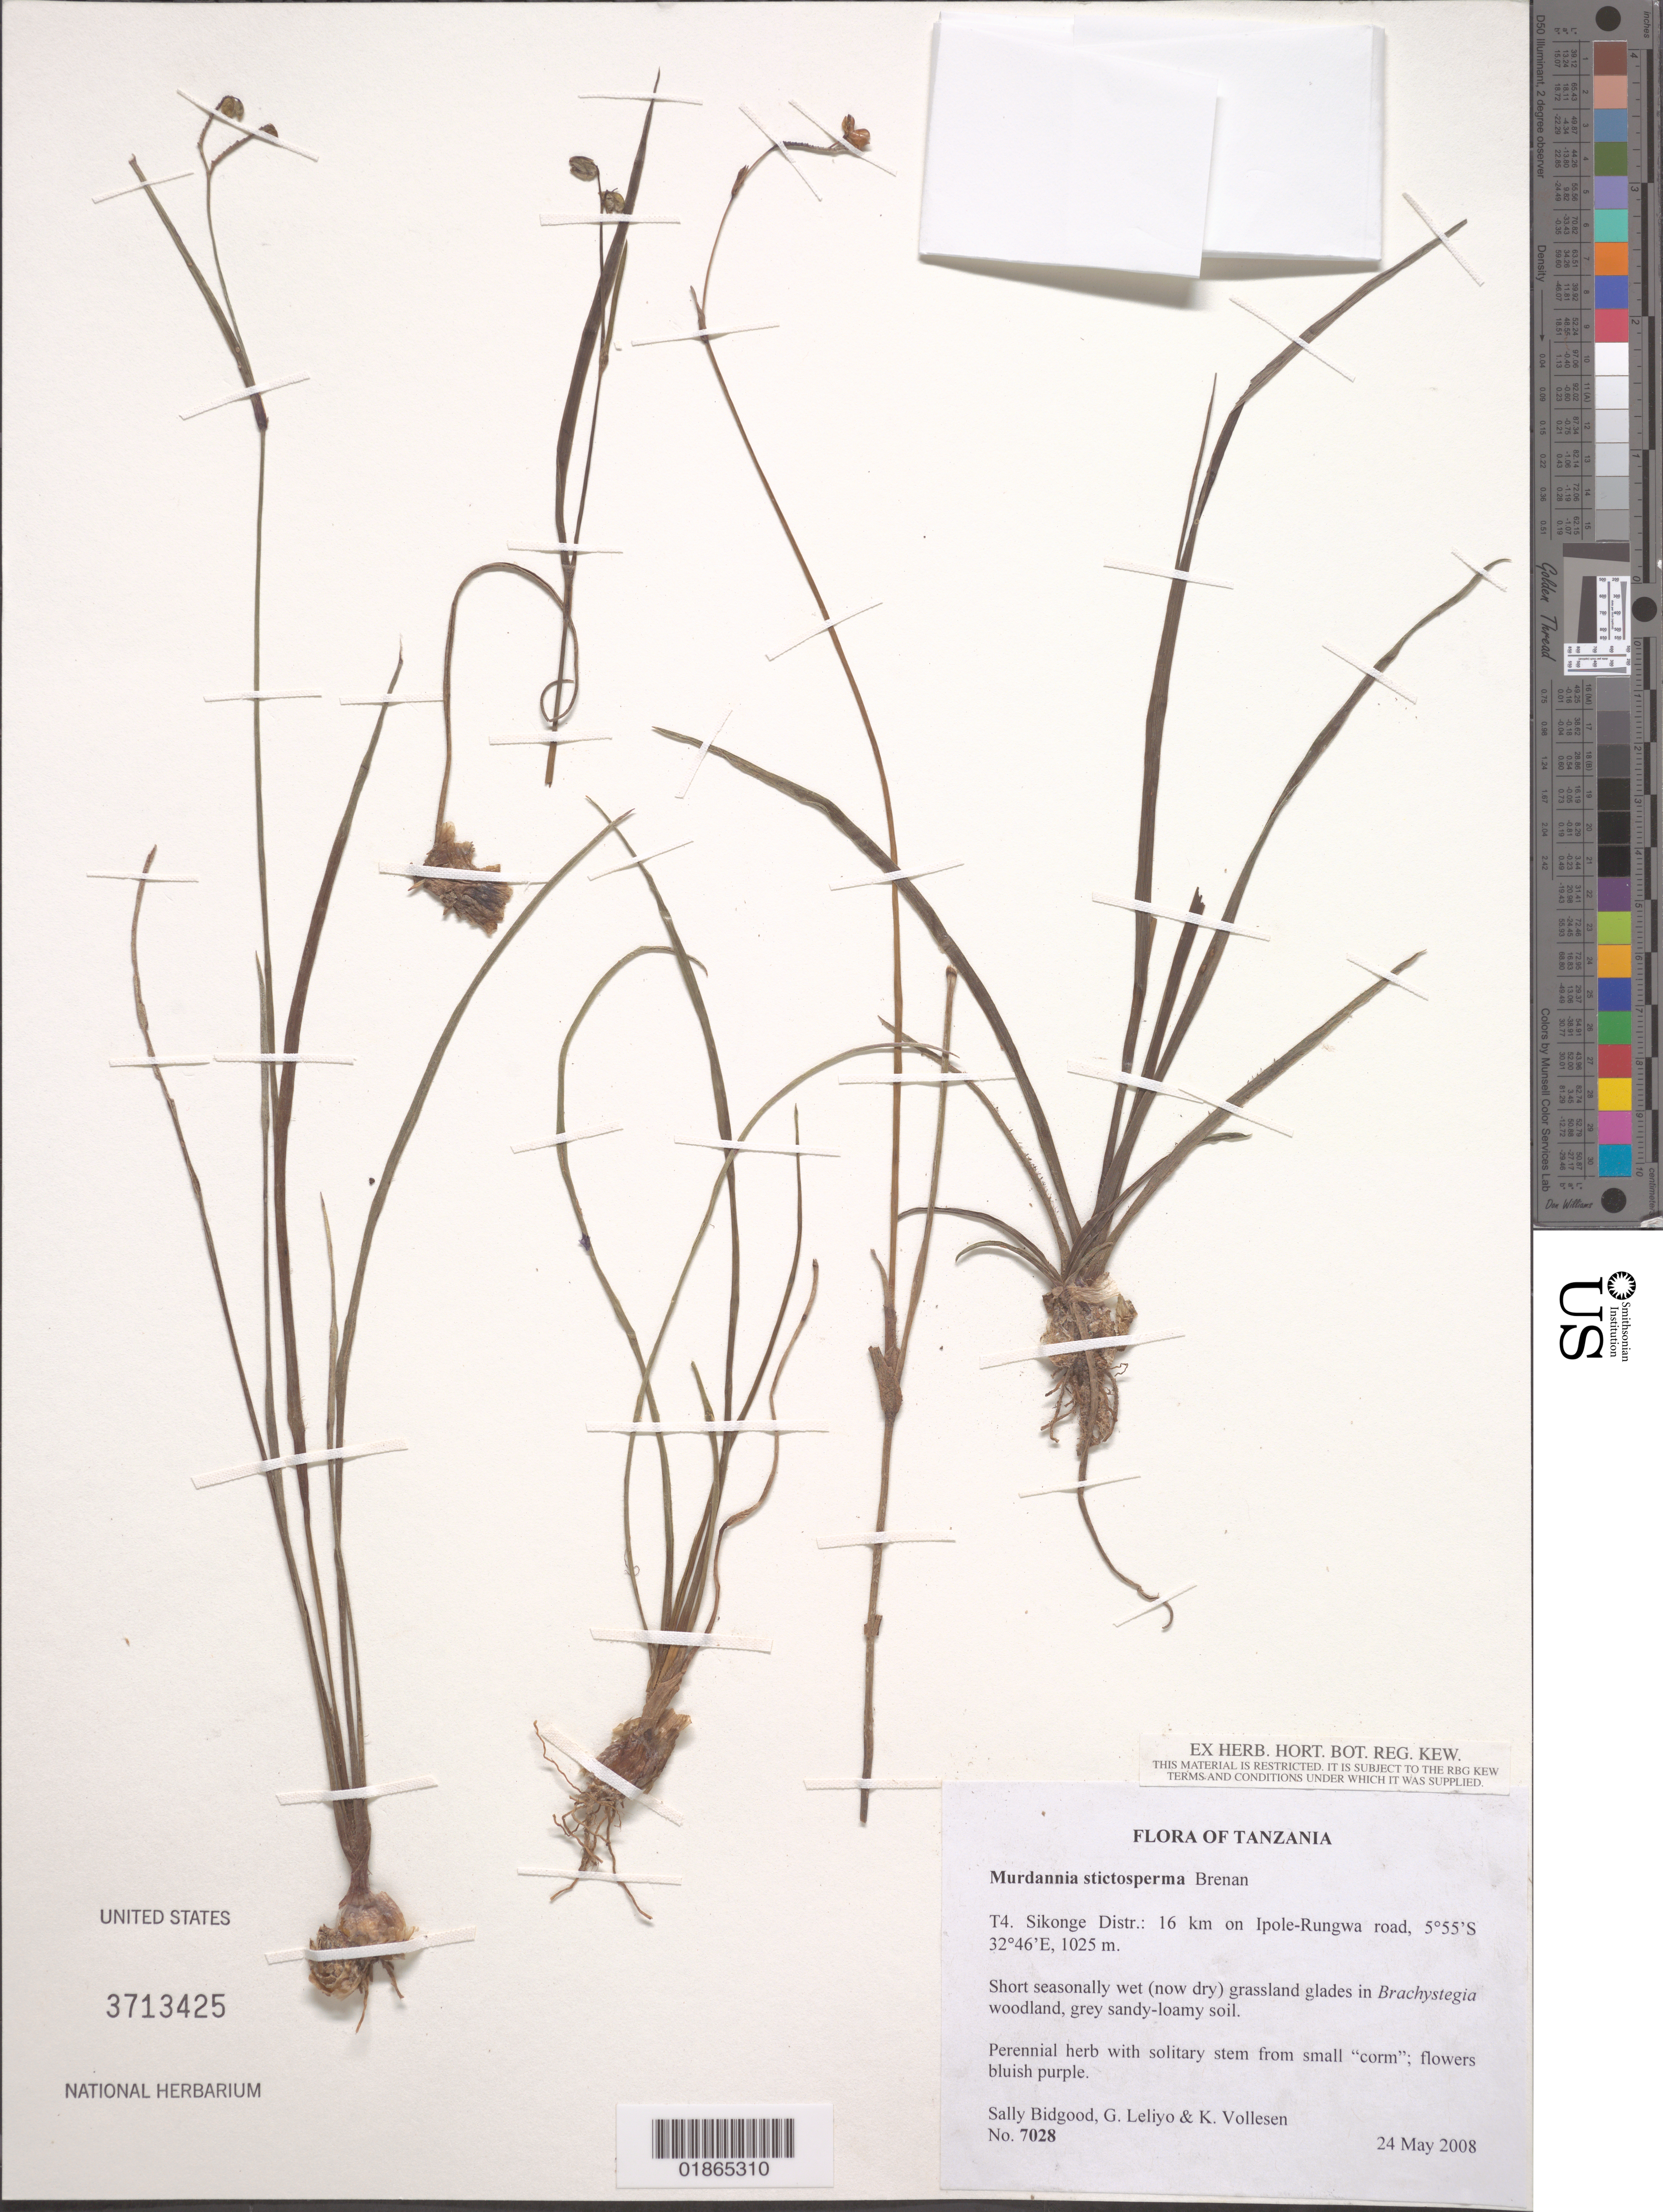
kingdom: Plantae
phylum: Tracheophyta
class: Liliopsida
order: Commelinales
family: Commelinaceae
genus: Murdannia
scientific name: Murdannia stictosperma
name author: Brenan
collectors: S. Bidgood, G. Leliyo & K. Vollesen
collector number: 7028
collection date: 2008-05-24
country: Tanzania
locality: T4 Sikonge Distr.: 16 km on Ipole-Rungwa road.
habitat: Short seasonally wet (now dry) grassland glades in woodland, grey sandy-loamy soil.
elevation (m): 1025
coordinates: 5 55 S, 32 46 E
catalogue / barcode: US 3713425